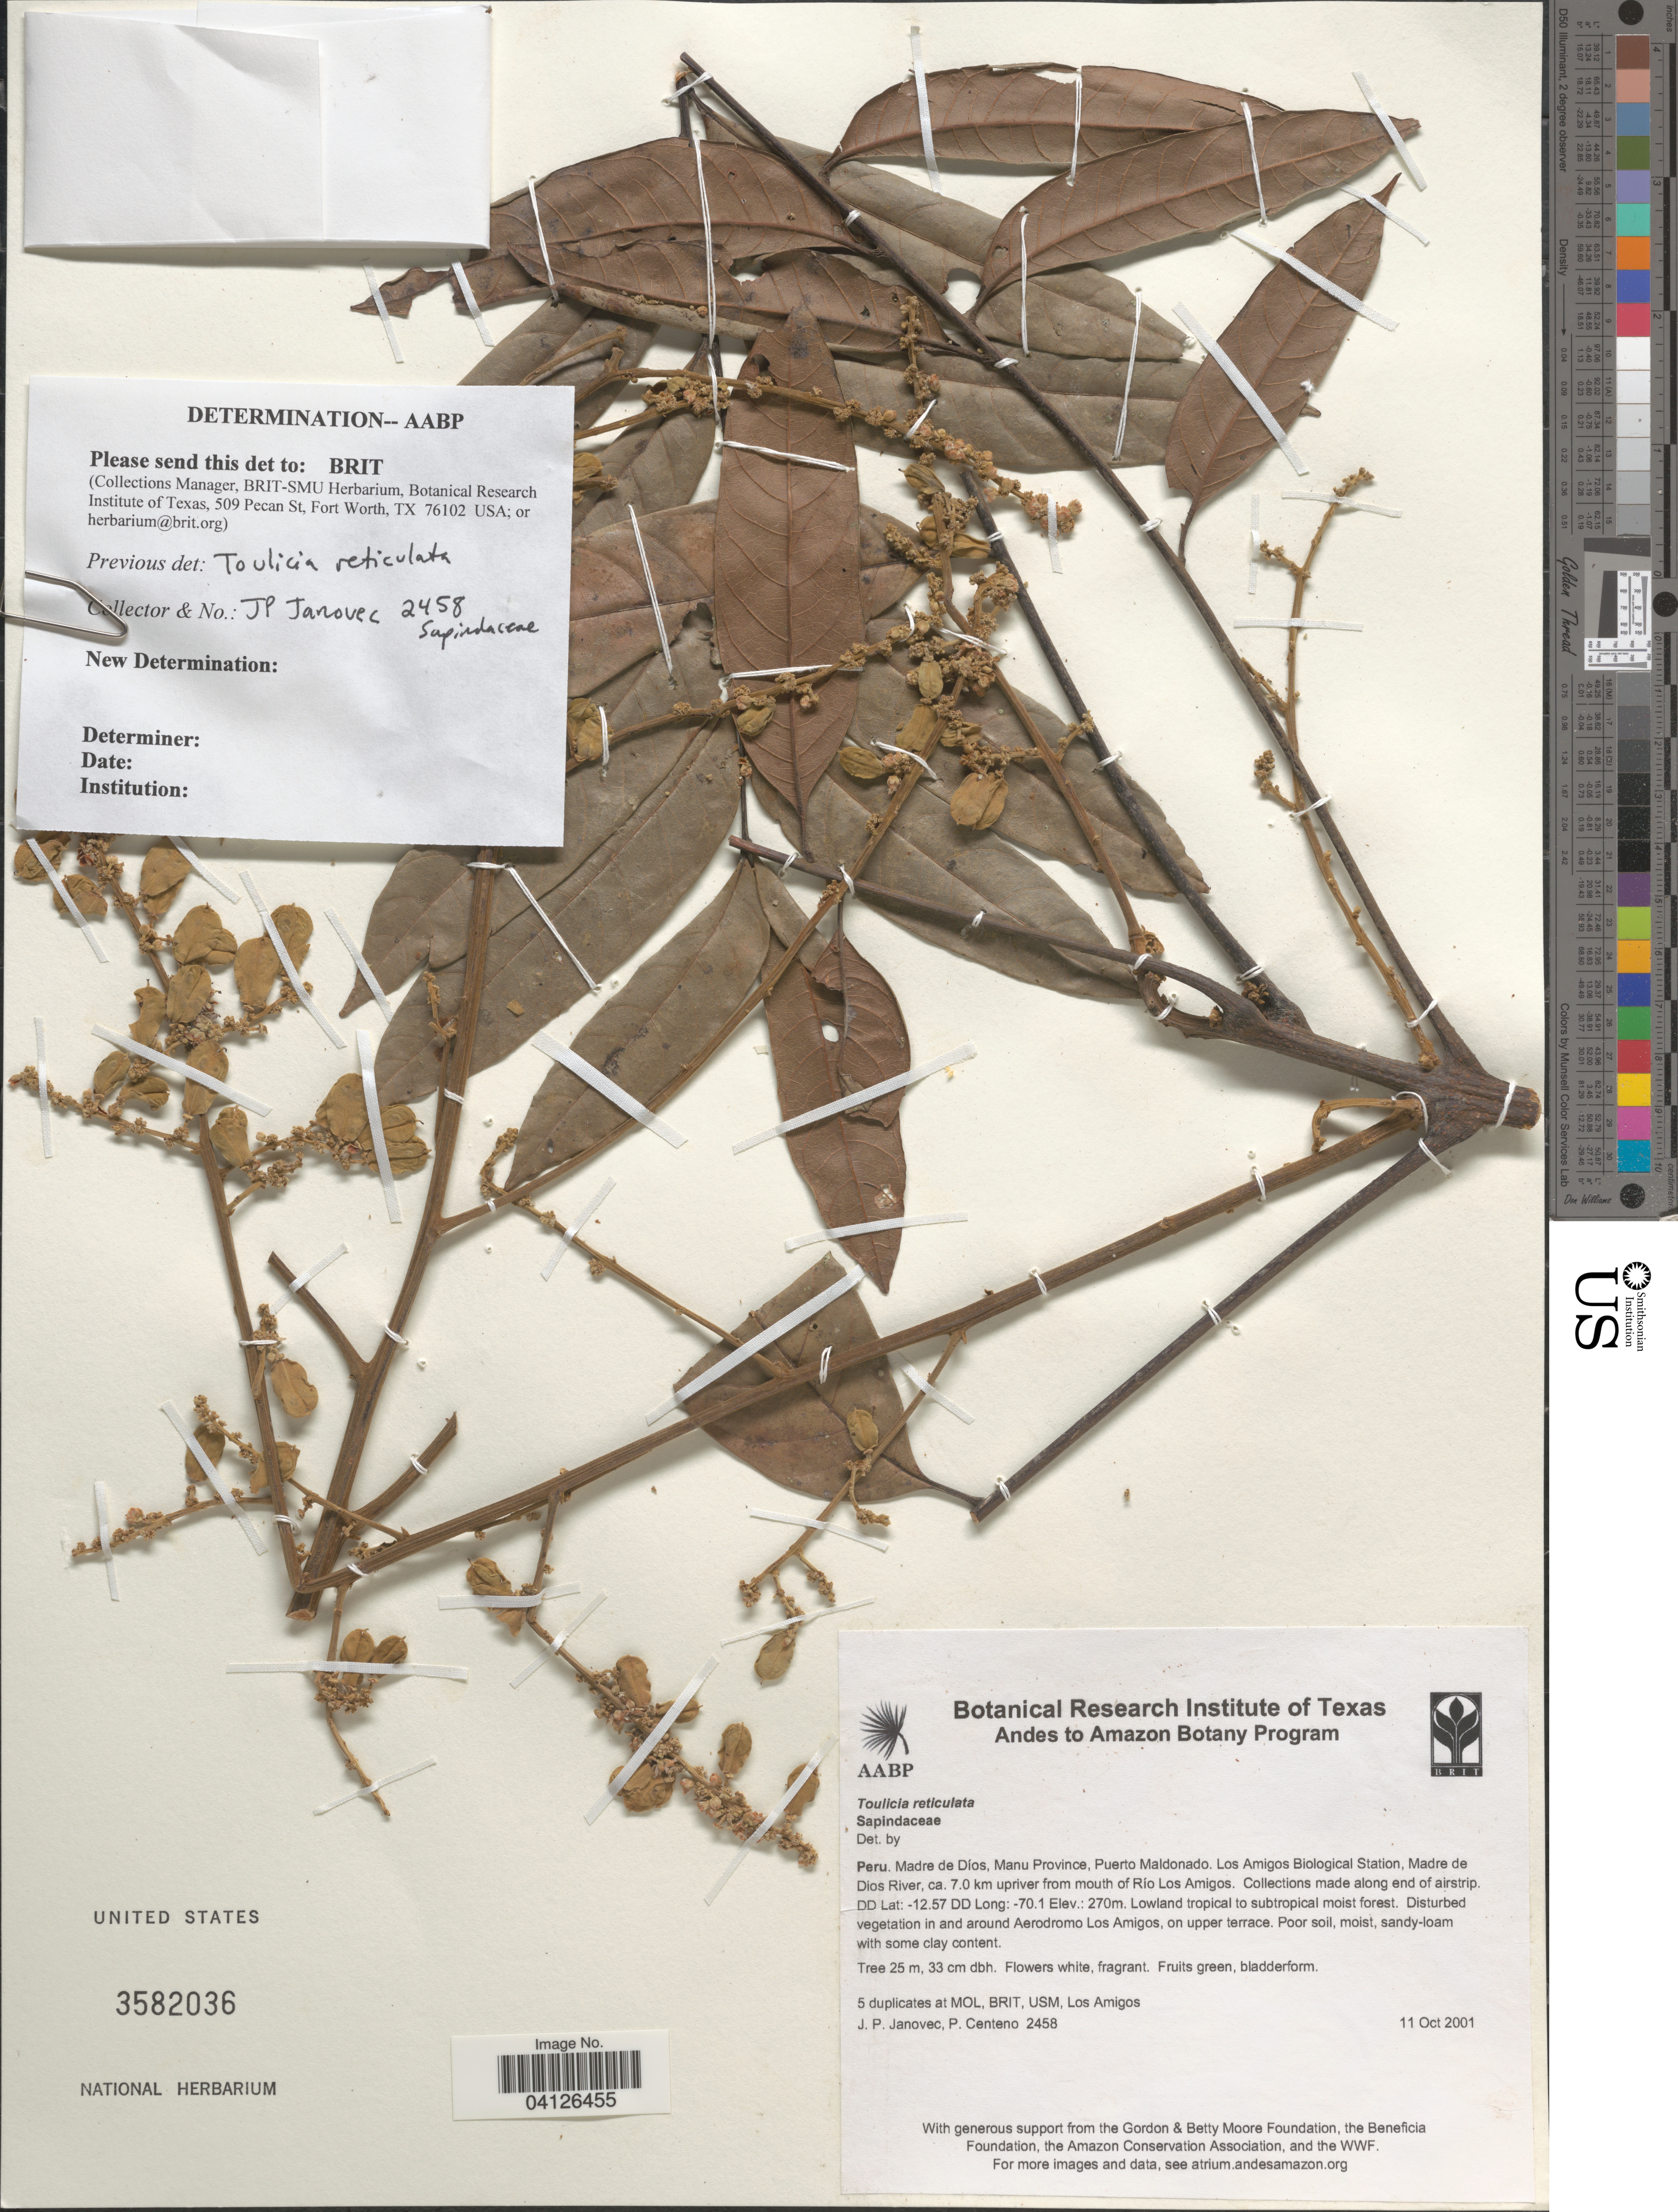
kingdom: Plantae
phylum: Tracheophyta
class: Magnoliopsida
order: Sapindales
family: Sapindaceae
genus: Toulicia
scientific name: Toulicia guianensis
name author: Aubl.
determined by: Acevedo-Rodriguez, P., (US), Smithsonian Institution - National Museum of Natural History (UNITED STATES)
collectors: J. P. Janovec & P. Centeno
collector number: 2458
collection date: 2001-10-11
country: Peru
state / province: Madre de Dios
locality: Manu Province, Puerto Maldonado. Los Amigos Biological Station, Madre de Dios River, ca. 7.0 km upriver from omuth of Río Los Amigos. Along end of airstrip. Disturbed vegetation in and around Aerodromo Los Amigos, on upper terrace.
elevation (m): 270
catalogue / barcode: US 3582036